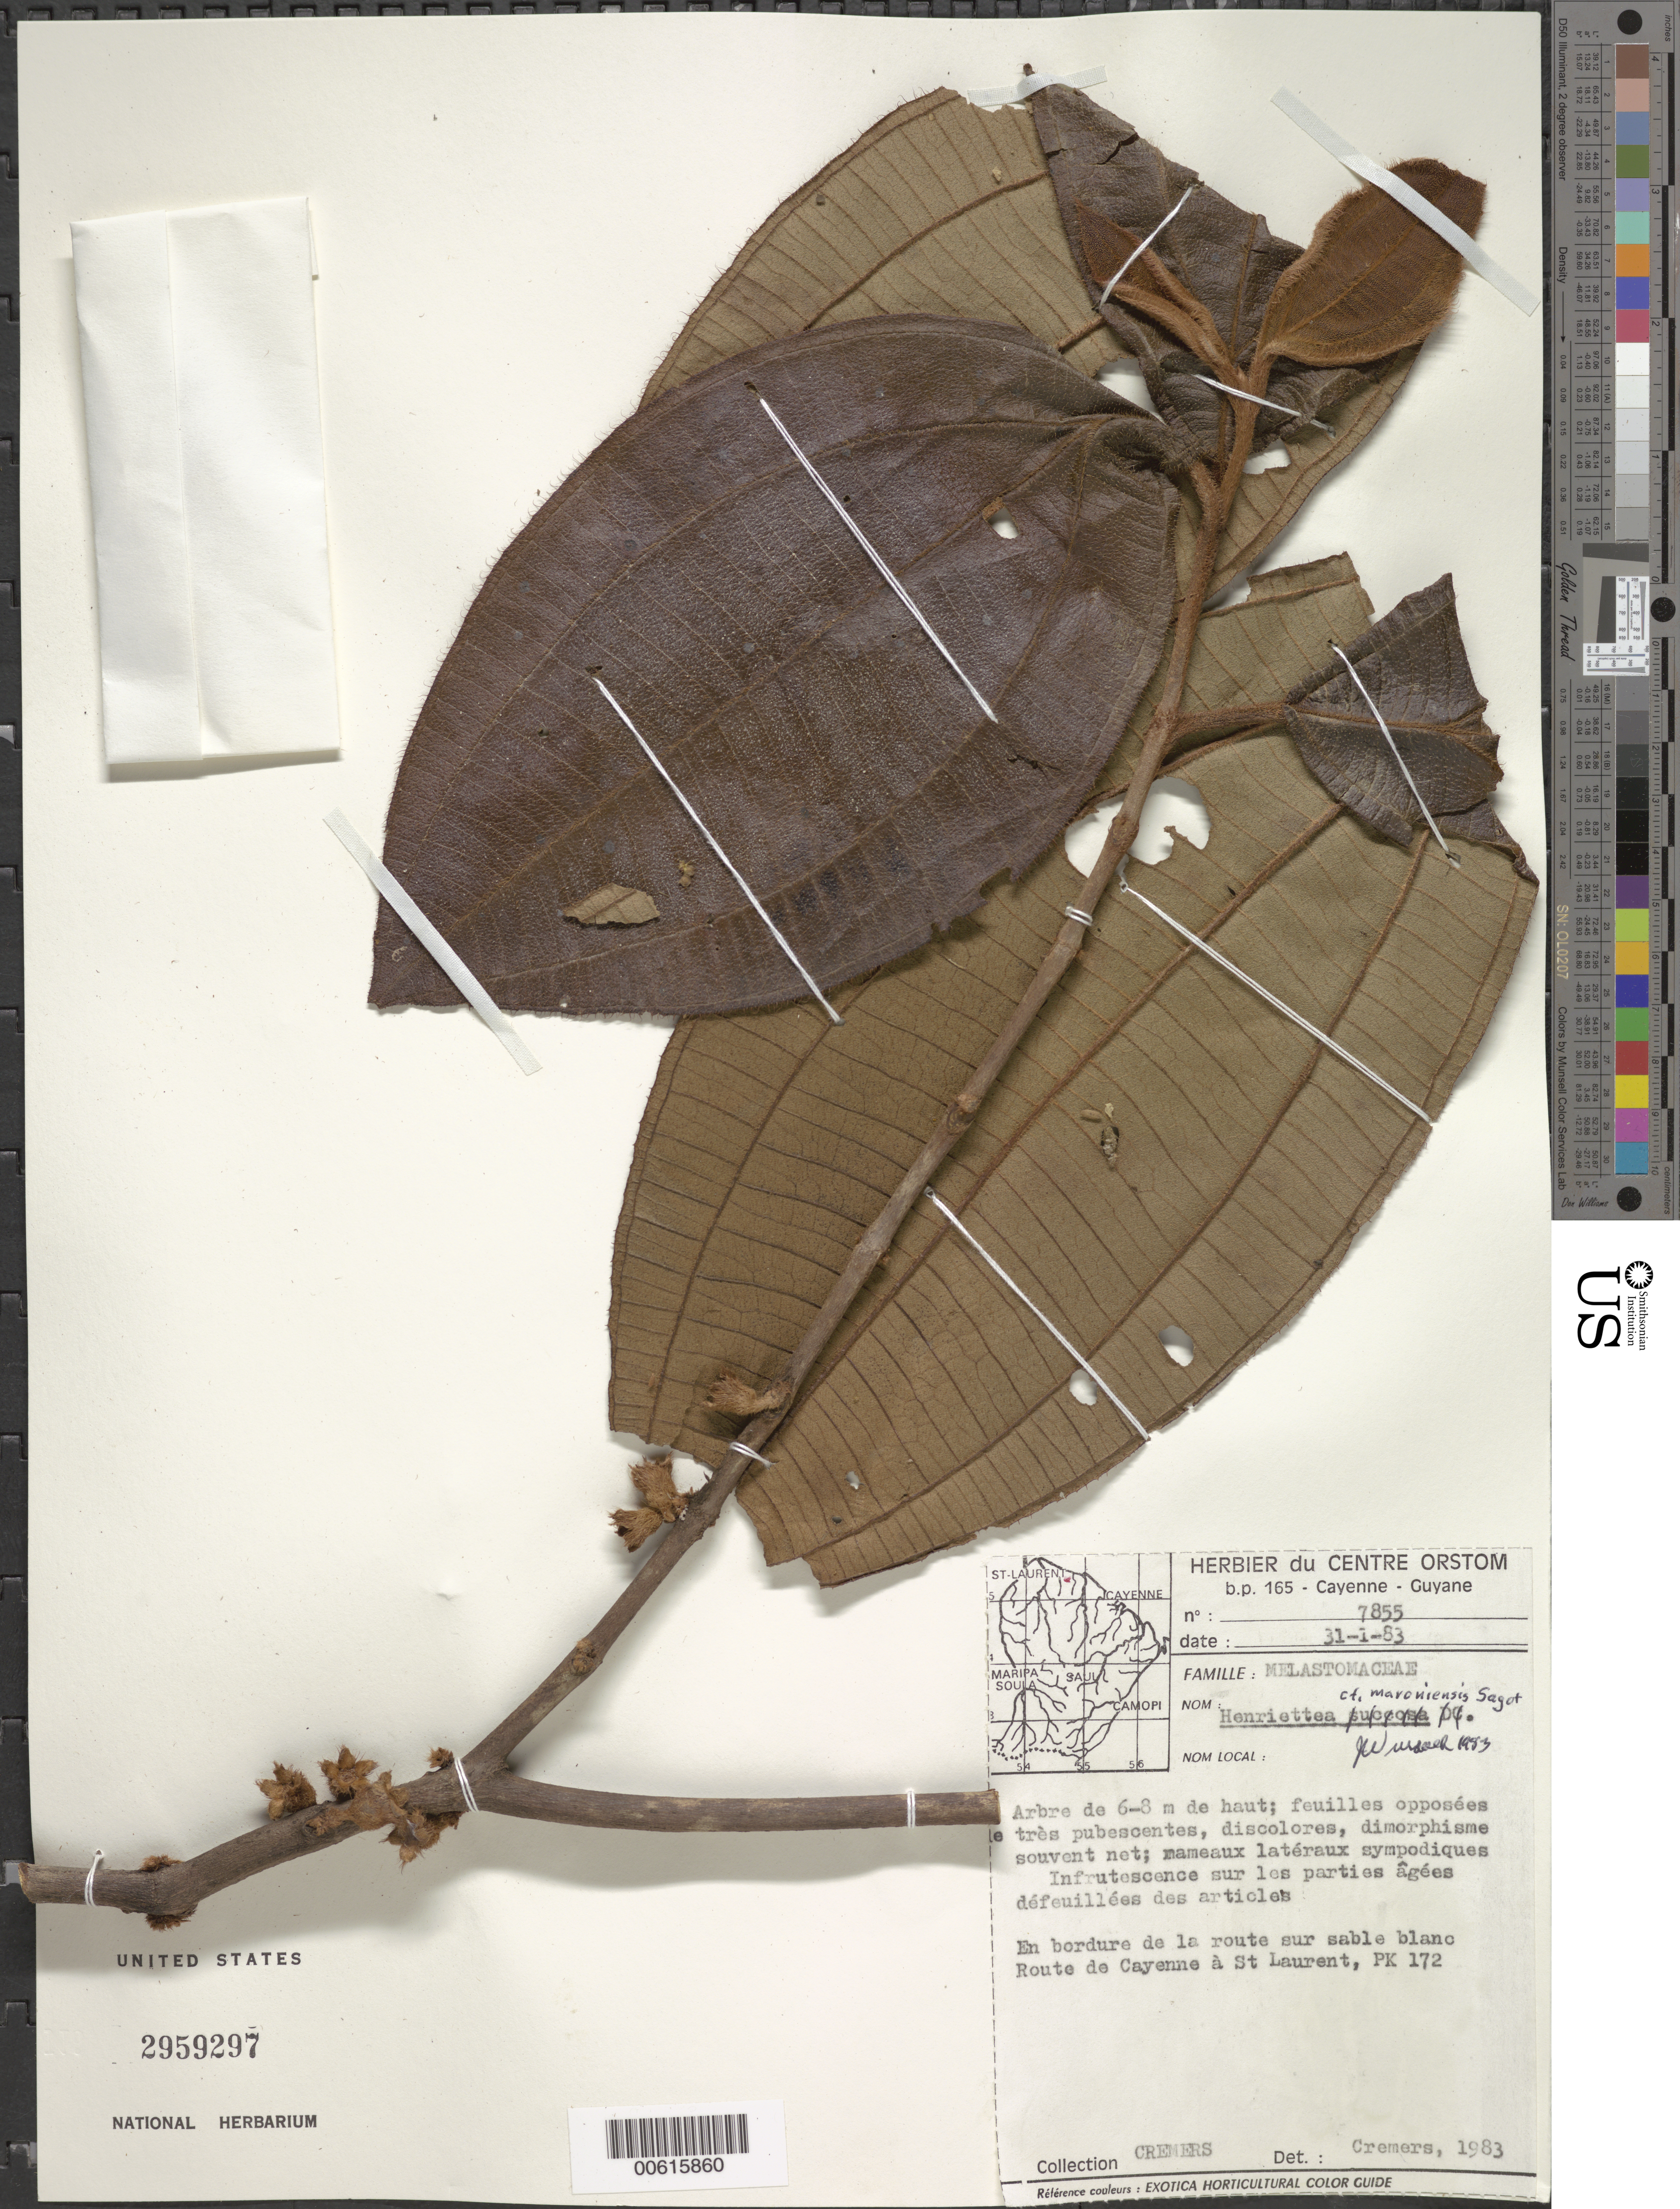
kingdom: Plantae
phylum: Tracheophyta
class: Magnoliopsida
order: Myrtales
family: Melastomataceae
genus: Henriettea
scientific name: Henriettea maroniensis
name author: Sagot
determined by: Wurdack, John J., (US), US (UNITED STATES)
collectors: G. Cremers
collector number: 7855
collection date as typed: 31-Jan-83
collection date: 1983-01-31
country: French Guiana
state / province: Cayenne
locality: Cayenne-St. Laurent route, pk 172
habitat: En bordure de la route sur sable blanc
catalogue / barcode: US 2959297